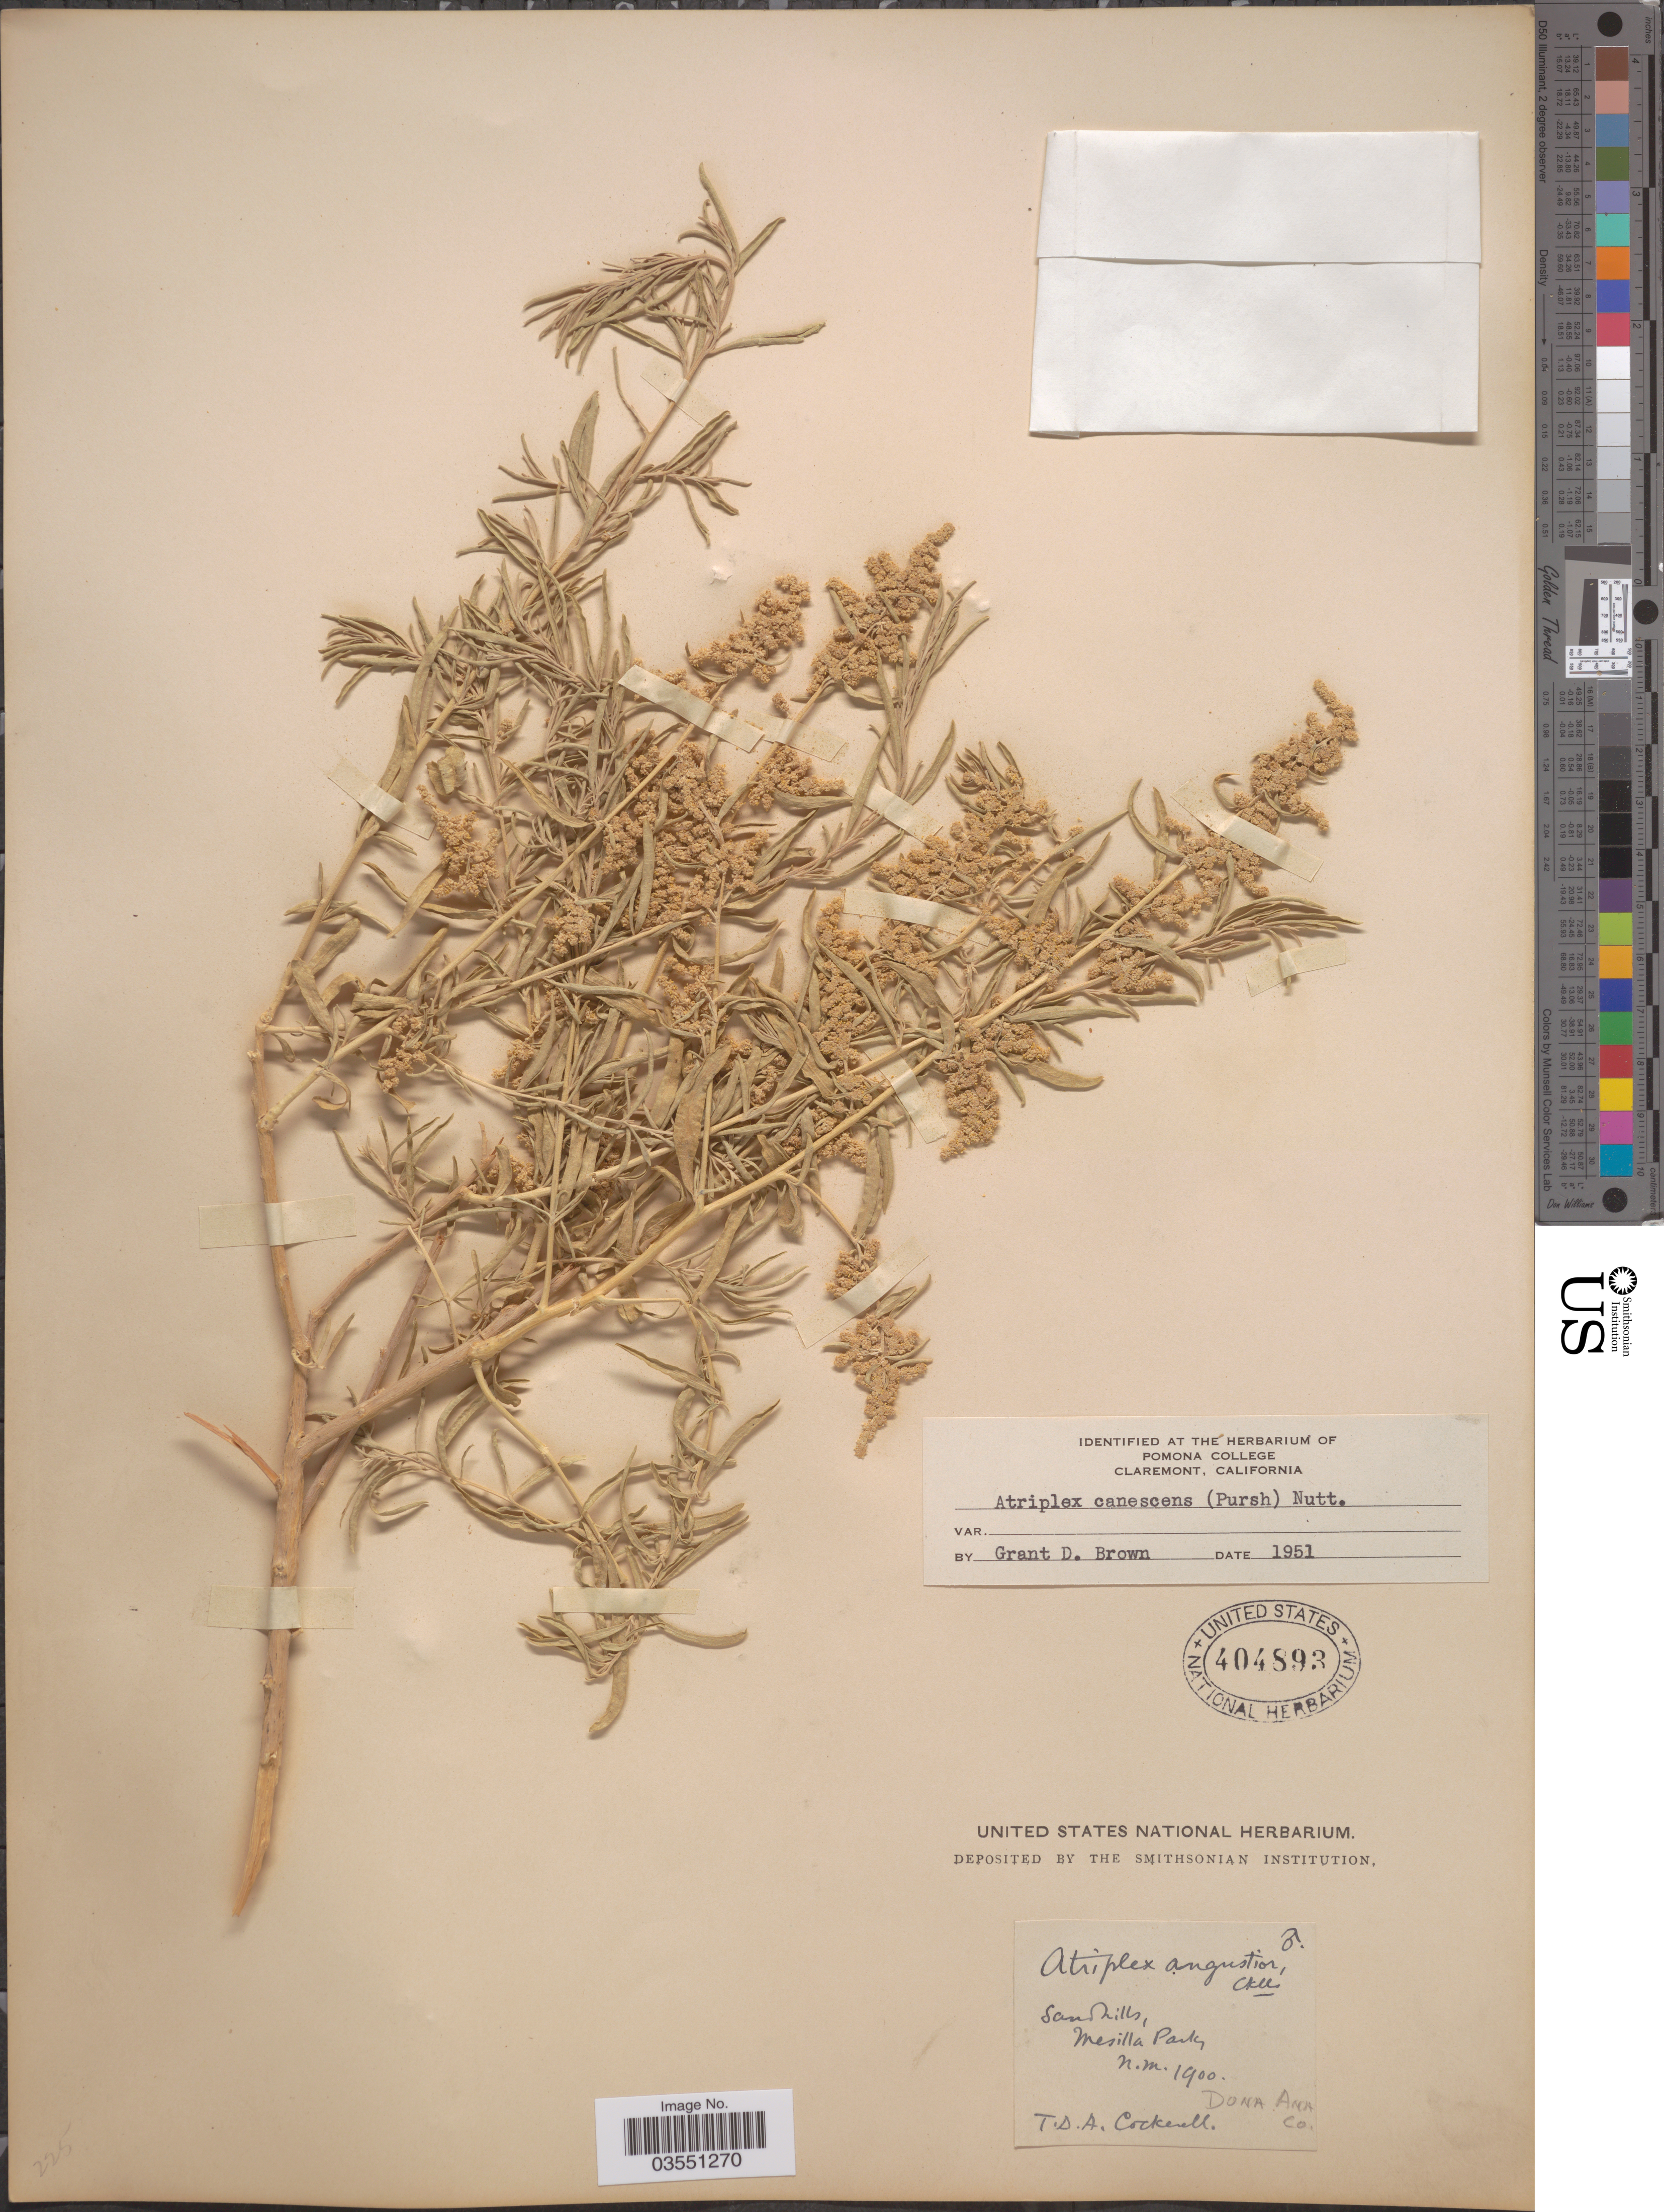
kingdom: Plantae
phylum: Tracheophyta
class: Magnoliopsida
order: Caryophyllales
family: Amaranthaceae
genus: Atriplex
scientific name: Atriplex canescens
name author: (Pursh) Nutt.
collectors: T. Cockerell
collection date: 1900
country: United States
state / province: New Mexico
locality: Sandhills, Mesilla Park. Dona Ana Co.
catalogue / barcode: US 404893